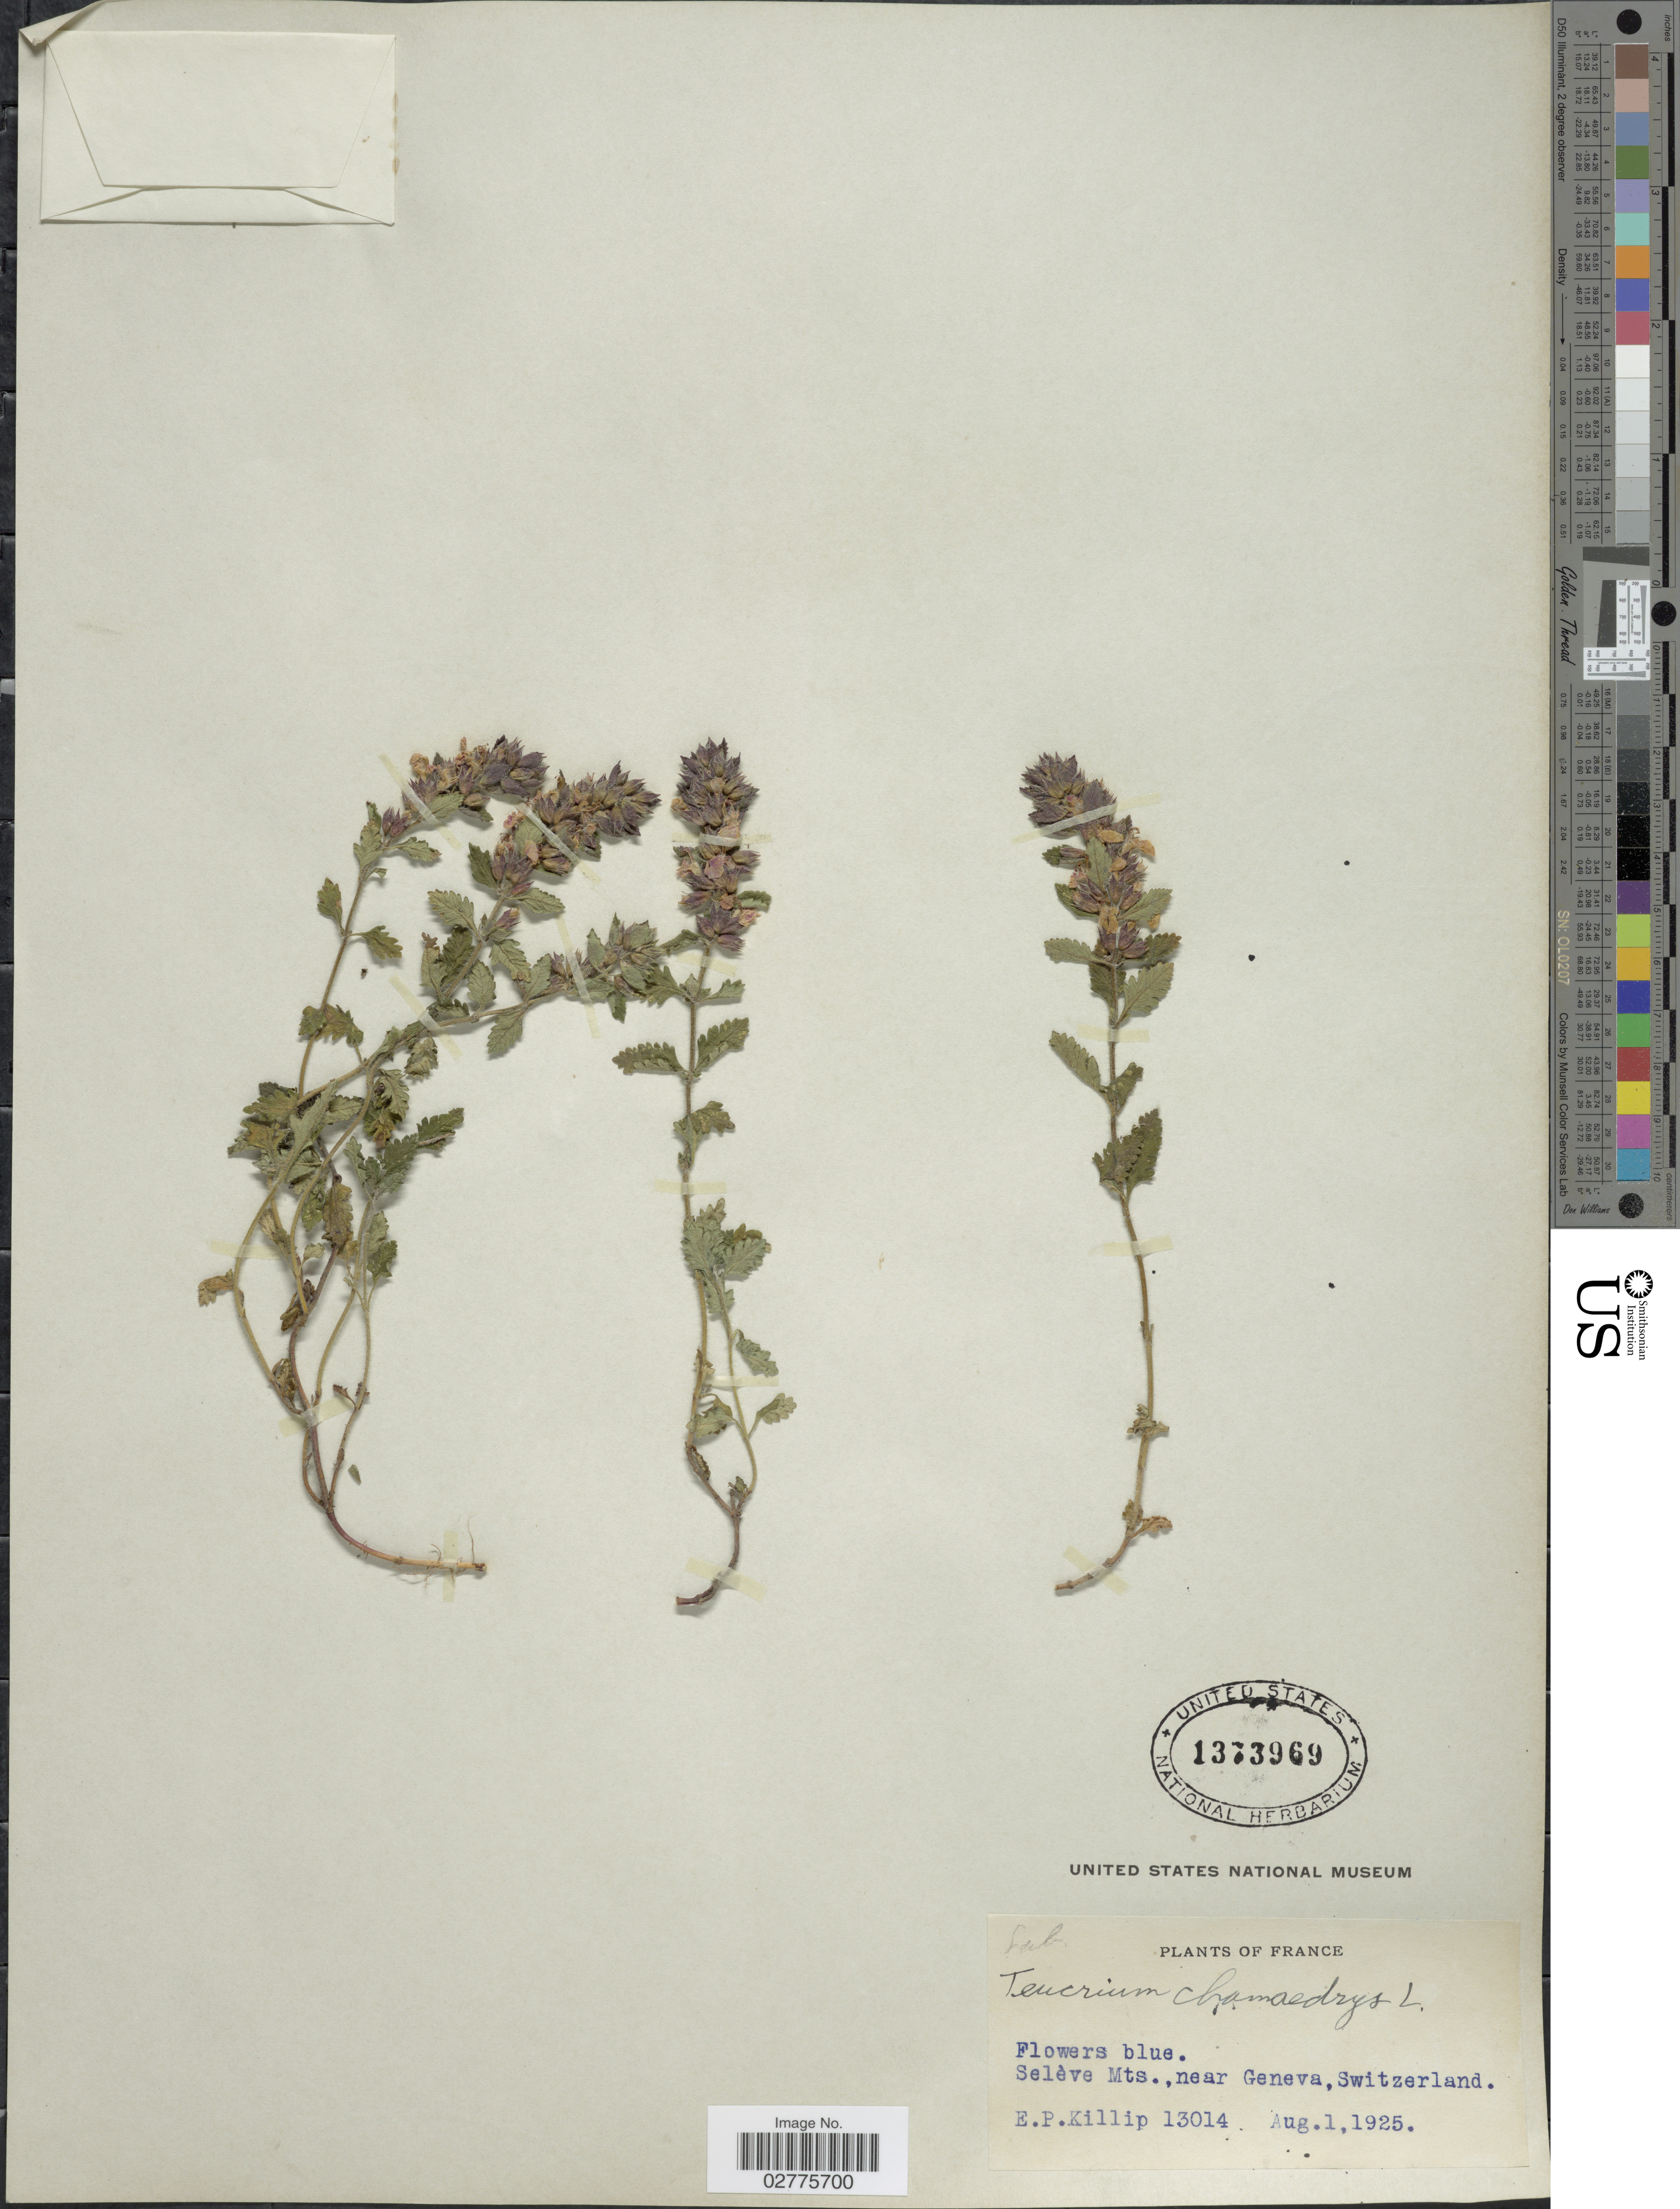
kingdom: Plantae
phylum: Tracheophyta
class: Magnoliopsida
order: Lamiales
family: Lamiaceae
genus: Teucrium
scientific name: Teucrium chamaedrys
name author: L.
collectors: E. P. Killip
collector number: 13014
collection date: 1925-08-01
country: Switzerland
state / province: Genève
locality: Selève Mts., near Geneva.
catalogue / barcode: US 1373969